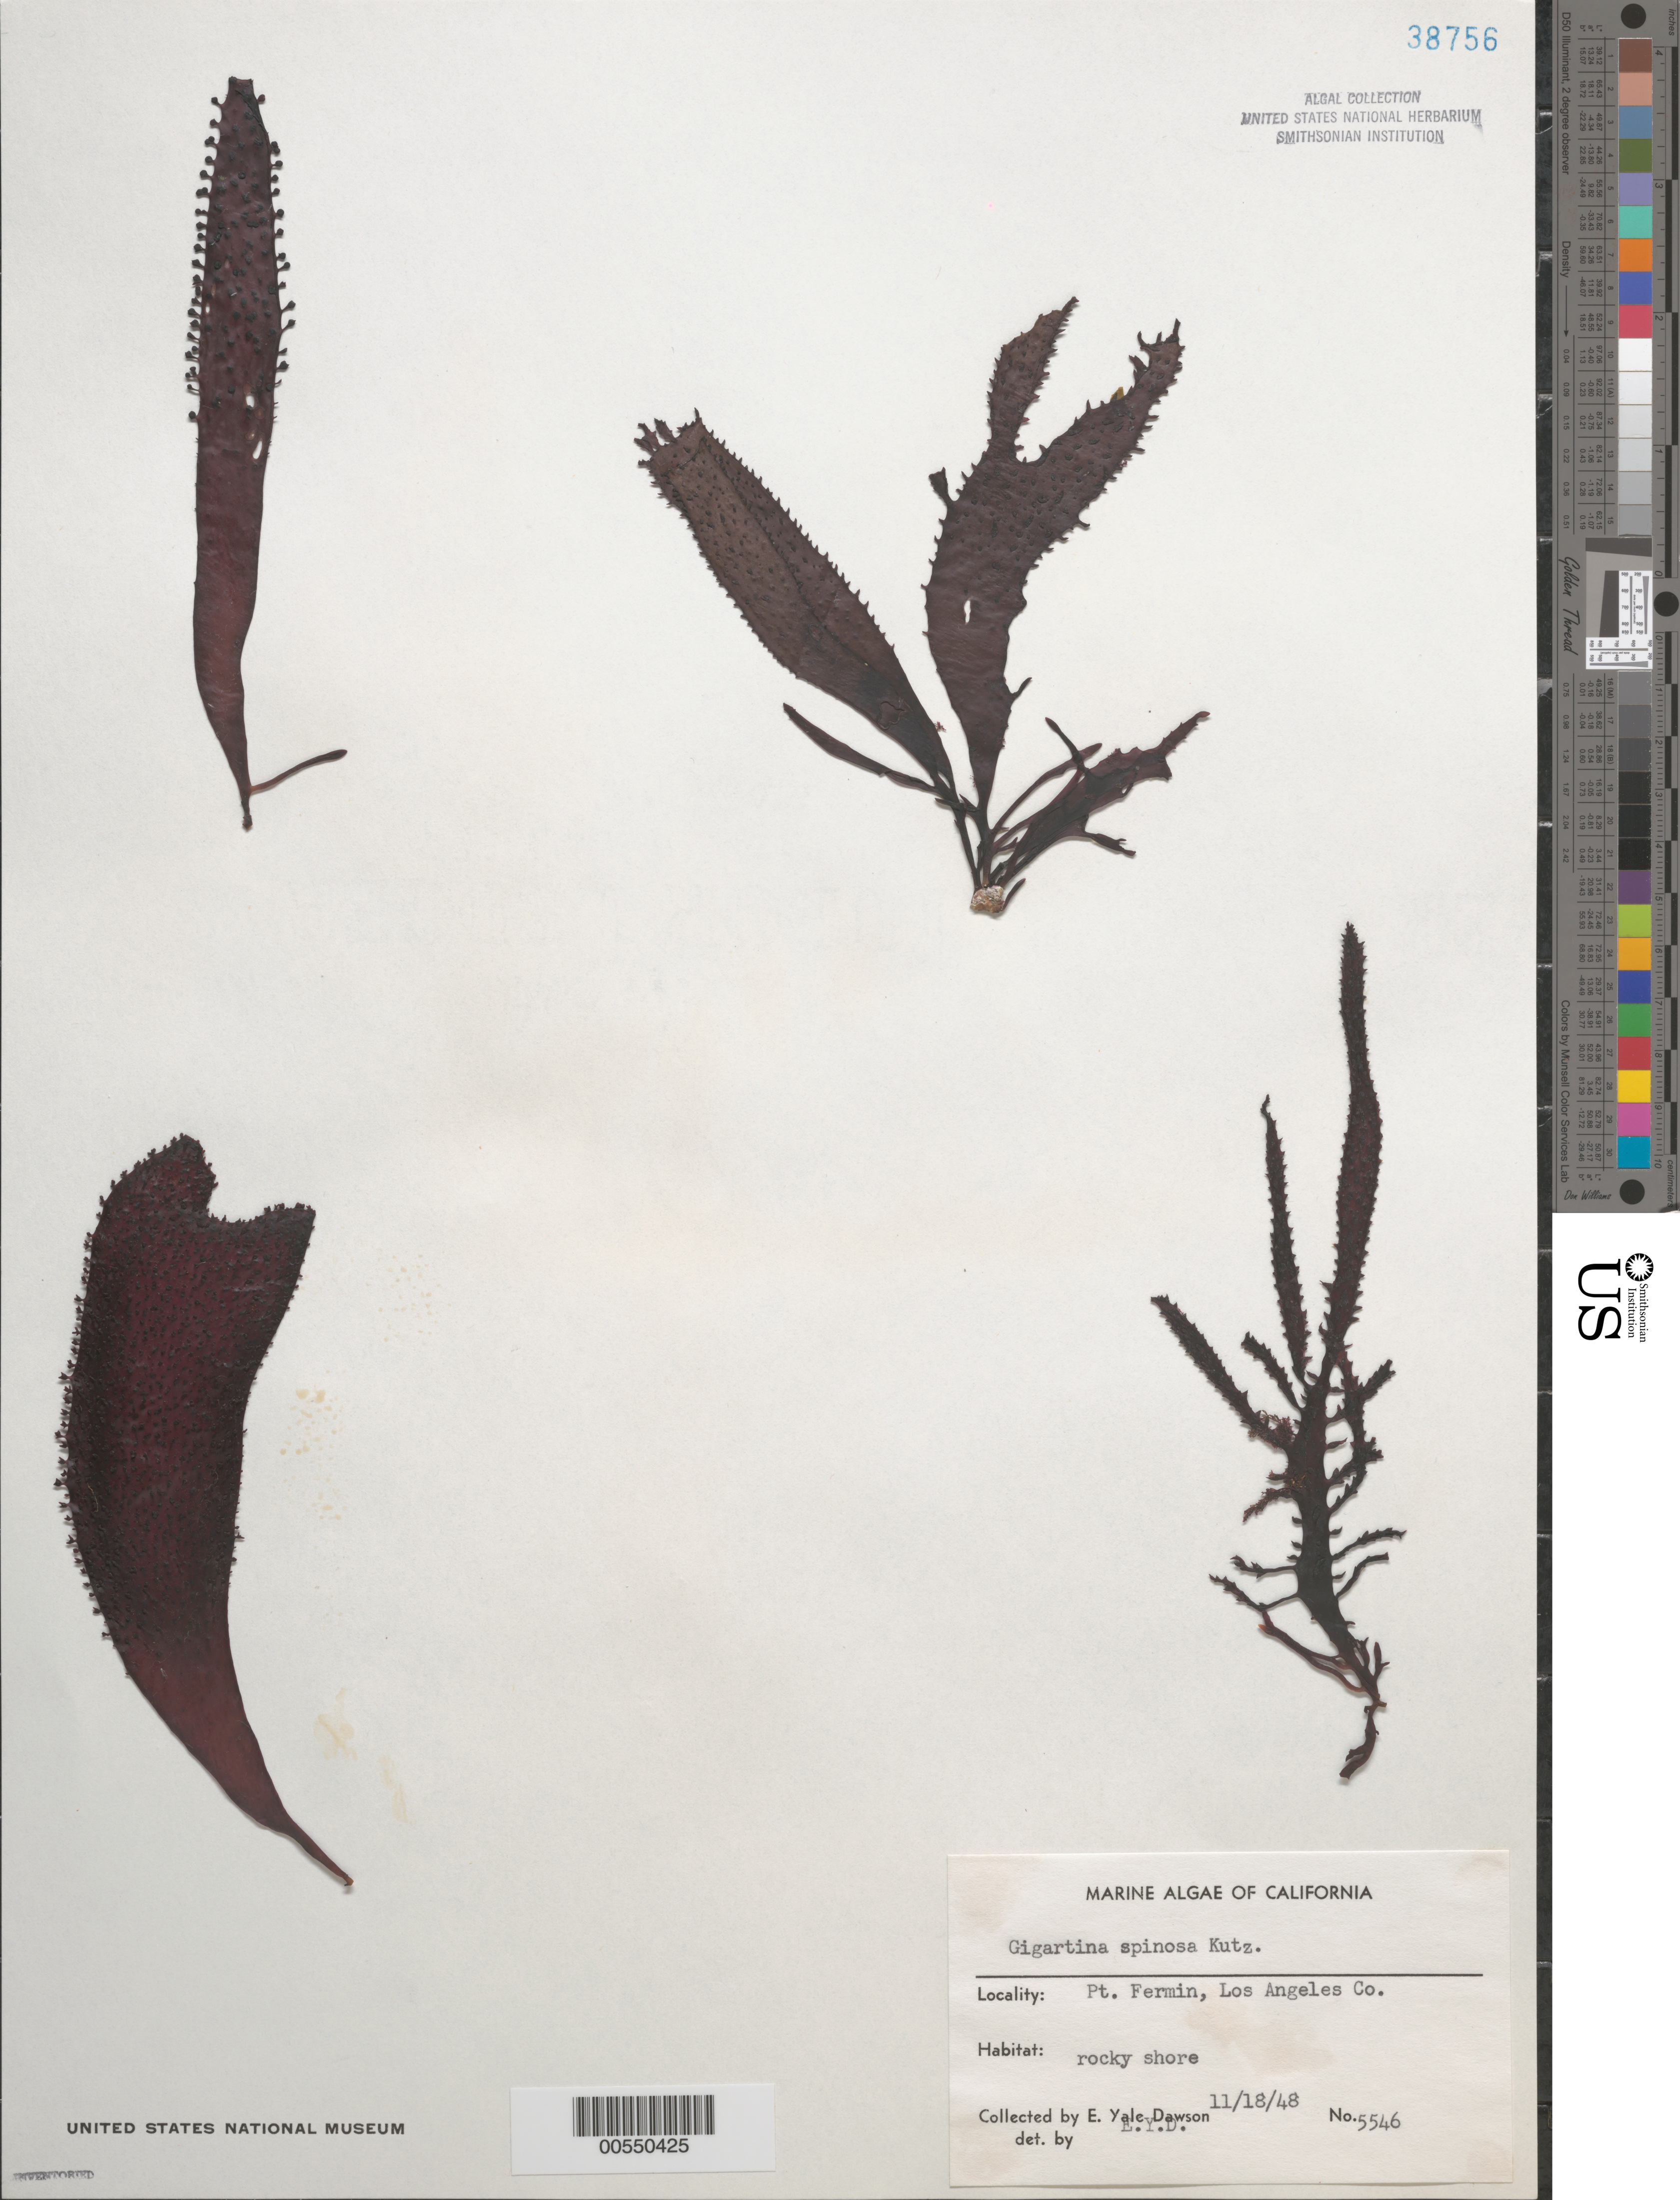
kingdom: Plantae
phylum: Rhodophyta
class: Florideophyceae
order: Gigartinales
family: Gigartinaceae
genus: Chondracanthus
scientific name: Chondracanthus spinosus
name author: (Kütz.) Guiry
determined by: Algae name updating Project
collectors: E. Y. Dawson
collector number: EYD 5546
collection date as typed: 18 Nov 1948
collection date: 1948-11-18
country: United States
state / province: California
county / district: Los Angeles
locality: Point Fermin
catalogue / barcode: US 38756